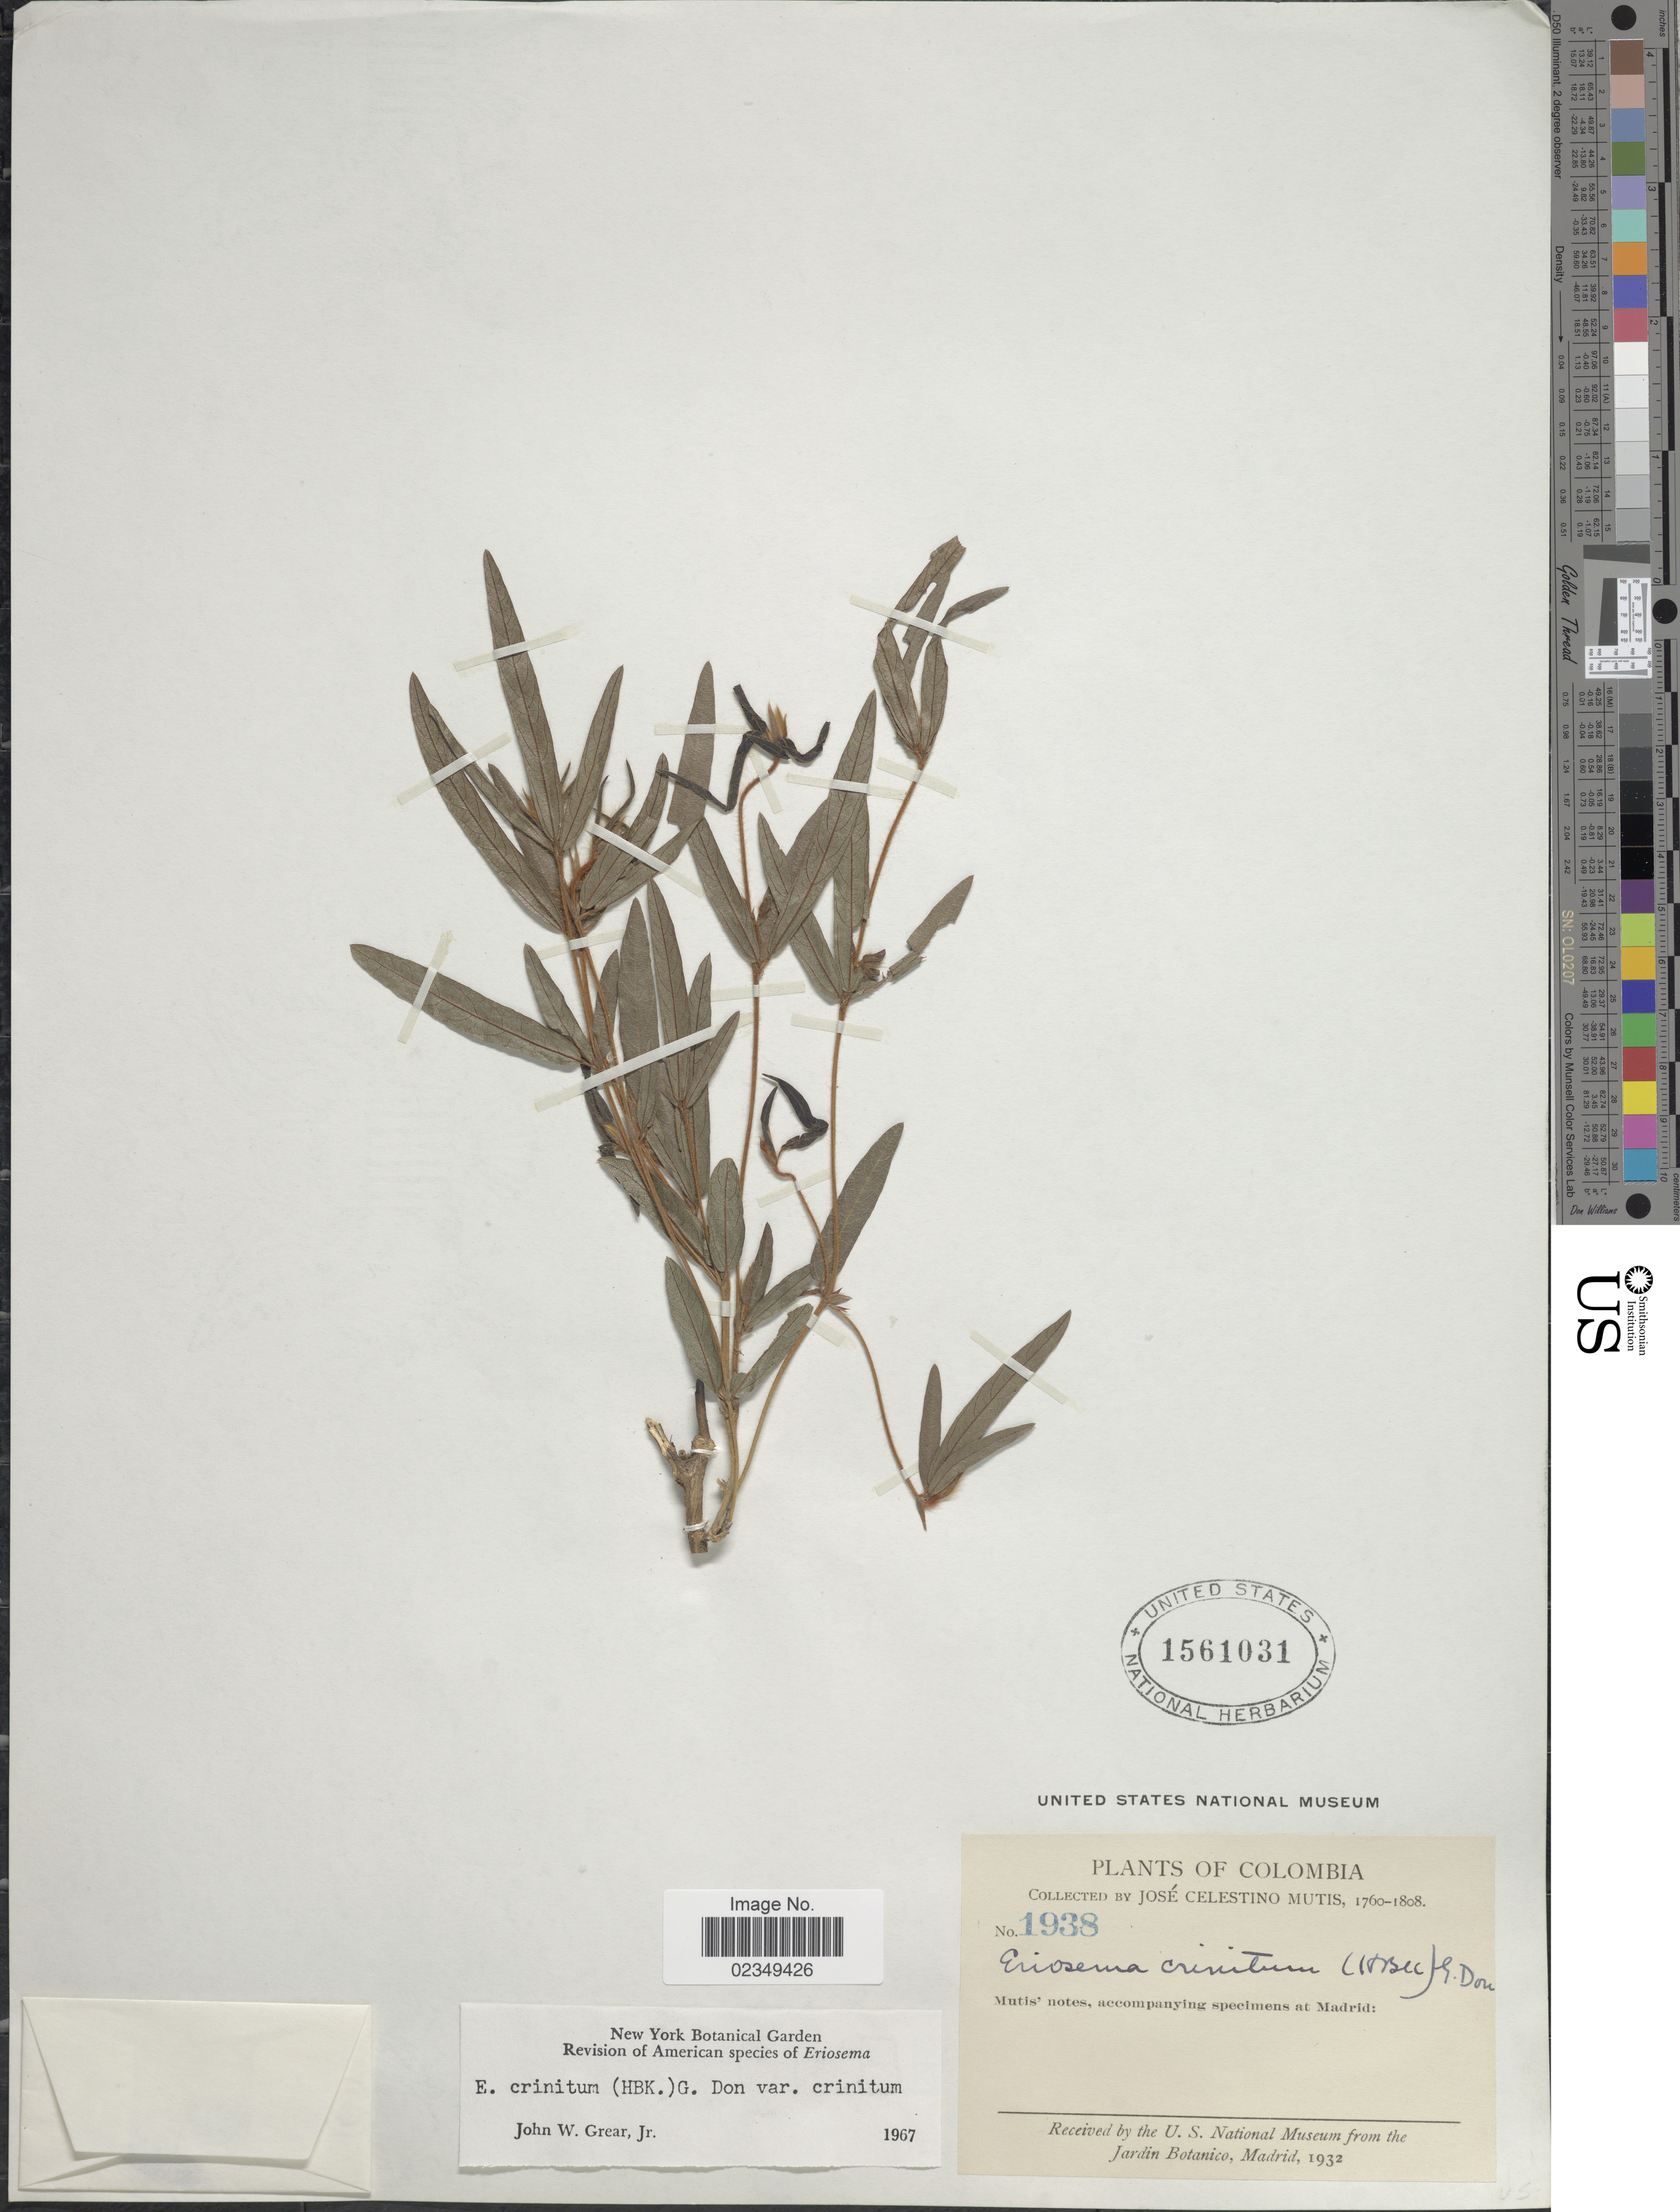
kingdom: Plantae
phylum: Tracheophyta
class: Magnoliopsida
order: Fabales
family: Fabaceae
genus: Eriosema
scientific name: Eriosema crinitum var. crinitum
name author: (Kunth) G. Don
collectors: J. C. B. Mutis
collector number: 1938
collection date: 1760/1808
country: Colombia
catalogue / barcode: US 1561031